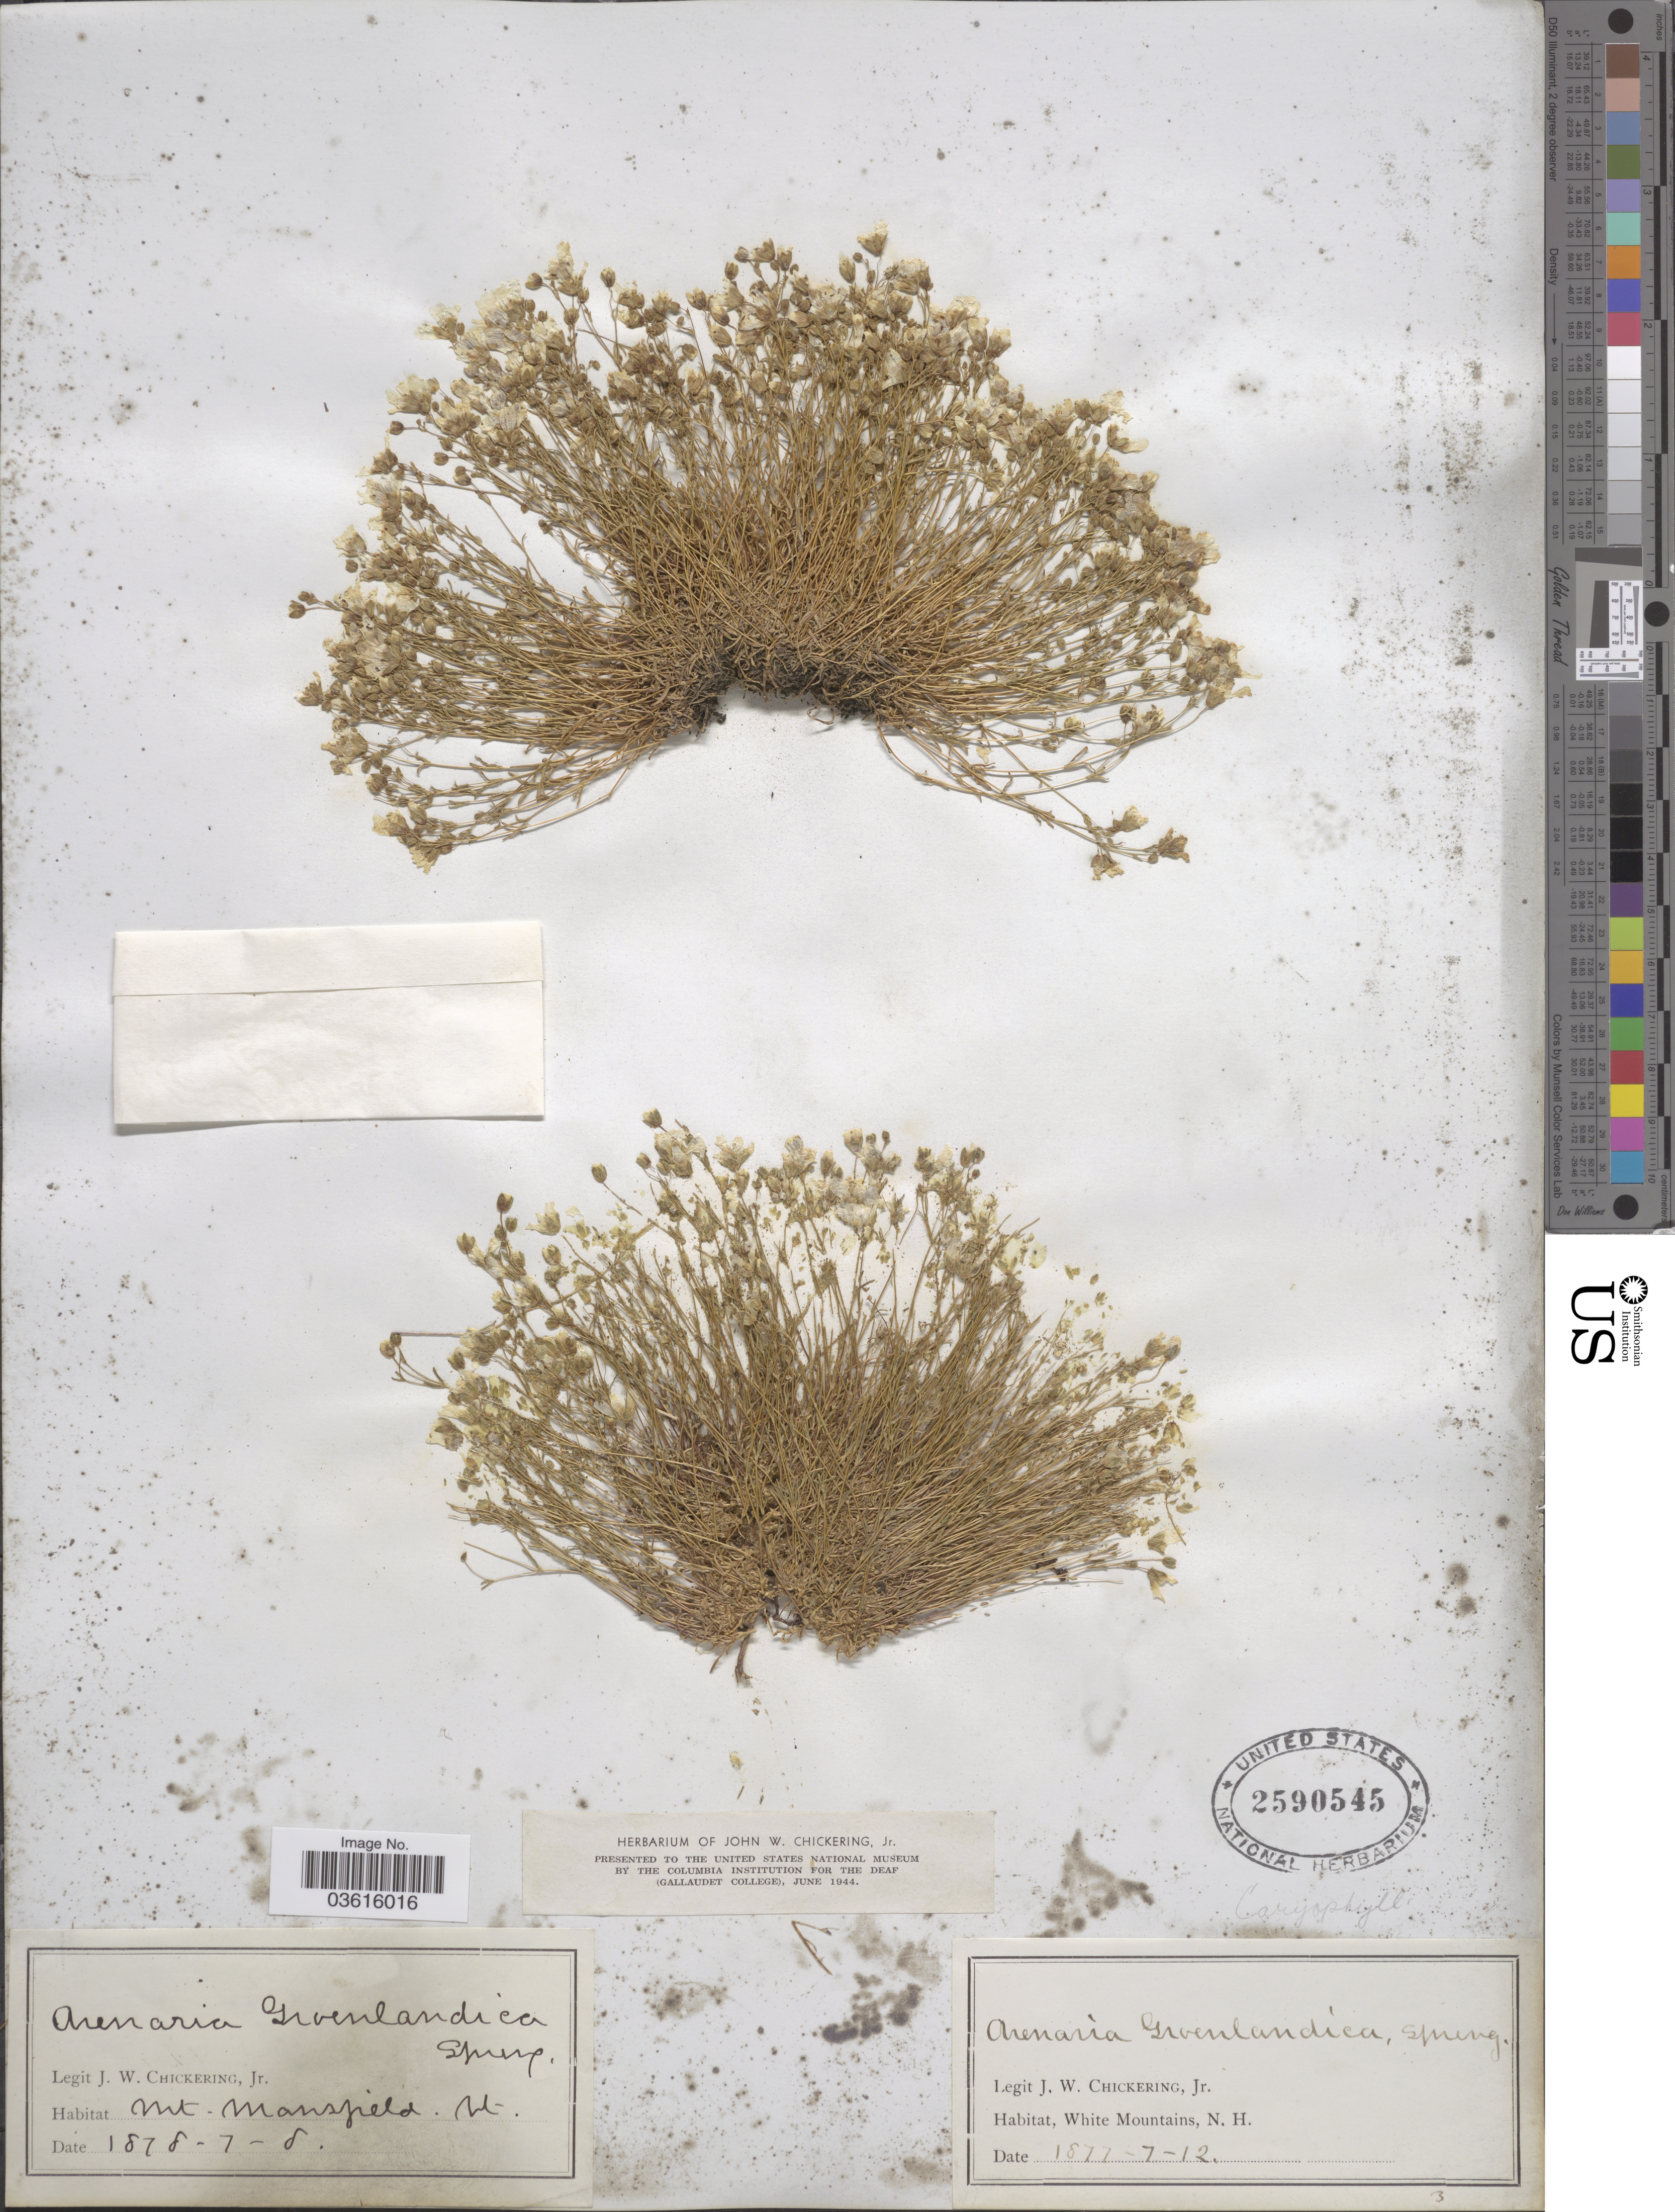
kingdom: Plantae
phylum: Tracheophyta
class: Magnoliopsida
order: Caryophyllales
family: Caryophyllaceae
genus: Minuartia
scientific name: Minuartia groenlandica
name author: (Retz.) Ostenf.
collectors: J. W. Chickering Jr.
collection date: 1877-07-12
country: United States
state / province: New Hampshire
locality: White Mountains.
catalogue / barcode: US 2590545-2